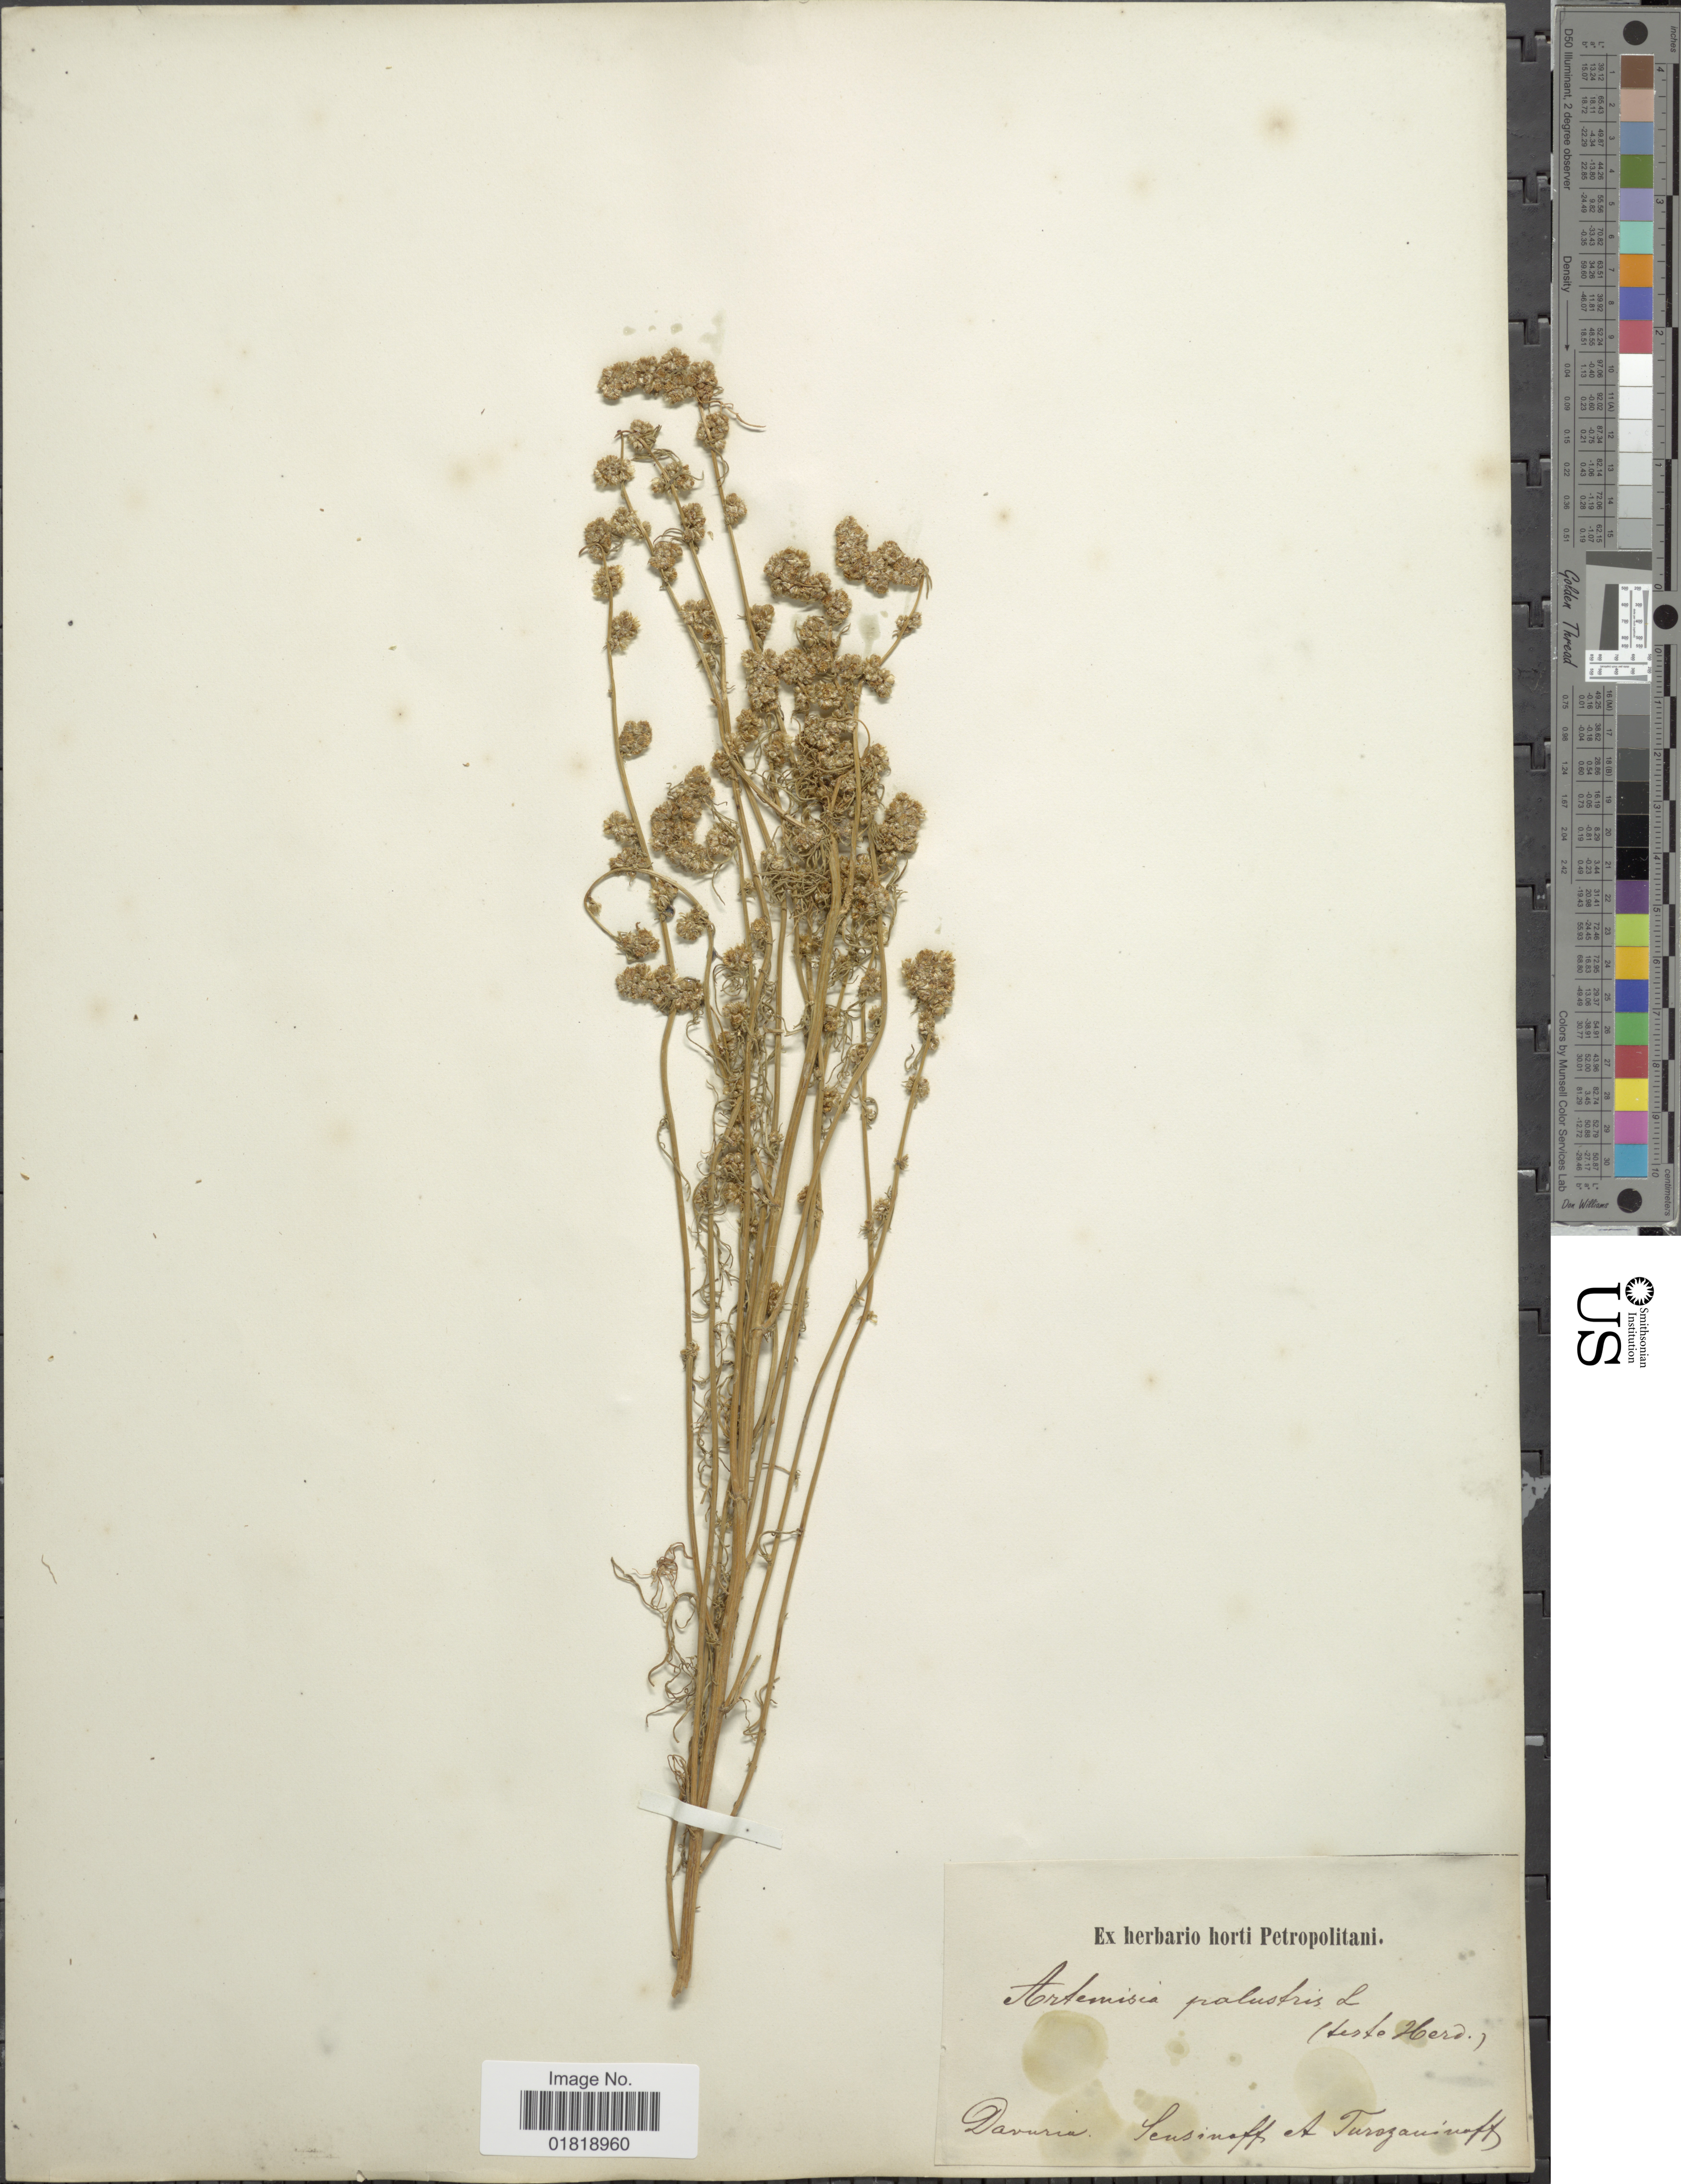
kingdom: Plantae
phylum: Tracheophyta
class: Magnoliopsida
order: Asterales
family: Asteraceae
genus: Artemisia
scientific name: Artemisia palustris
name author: L.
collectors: Sensinoff & N. Turczaninow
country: Russian Federation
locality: Davuria